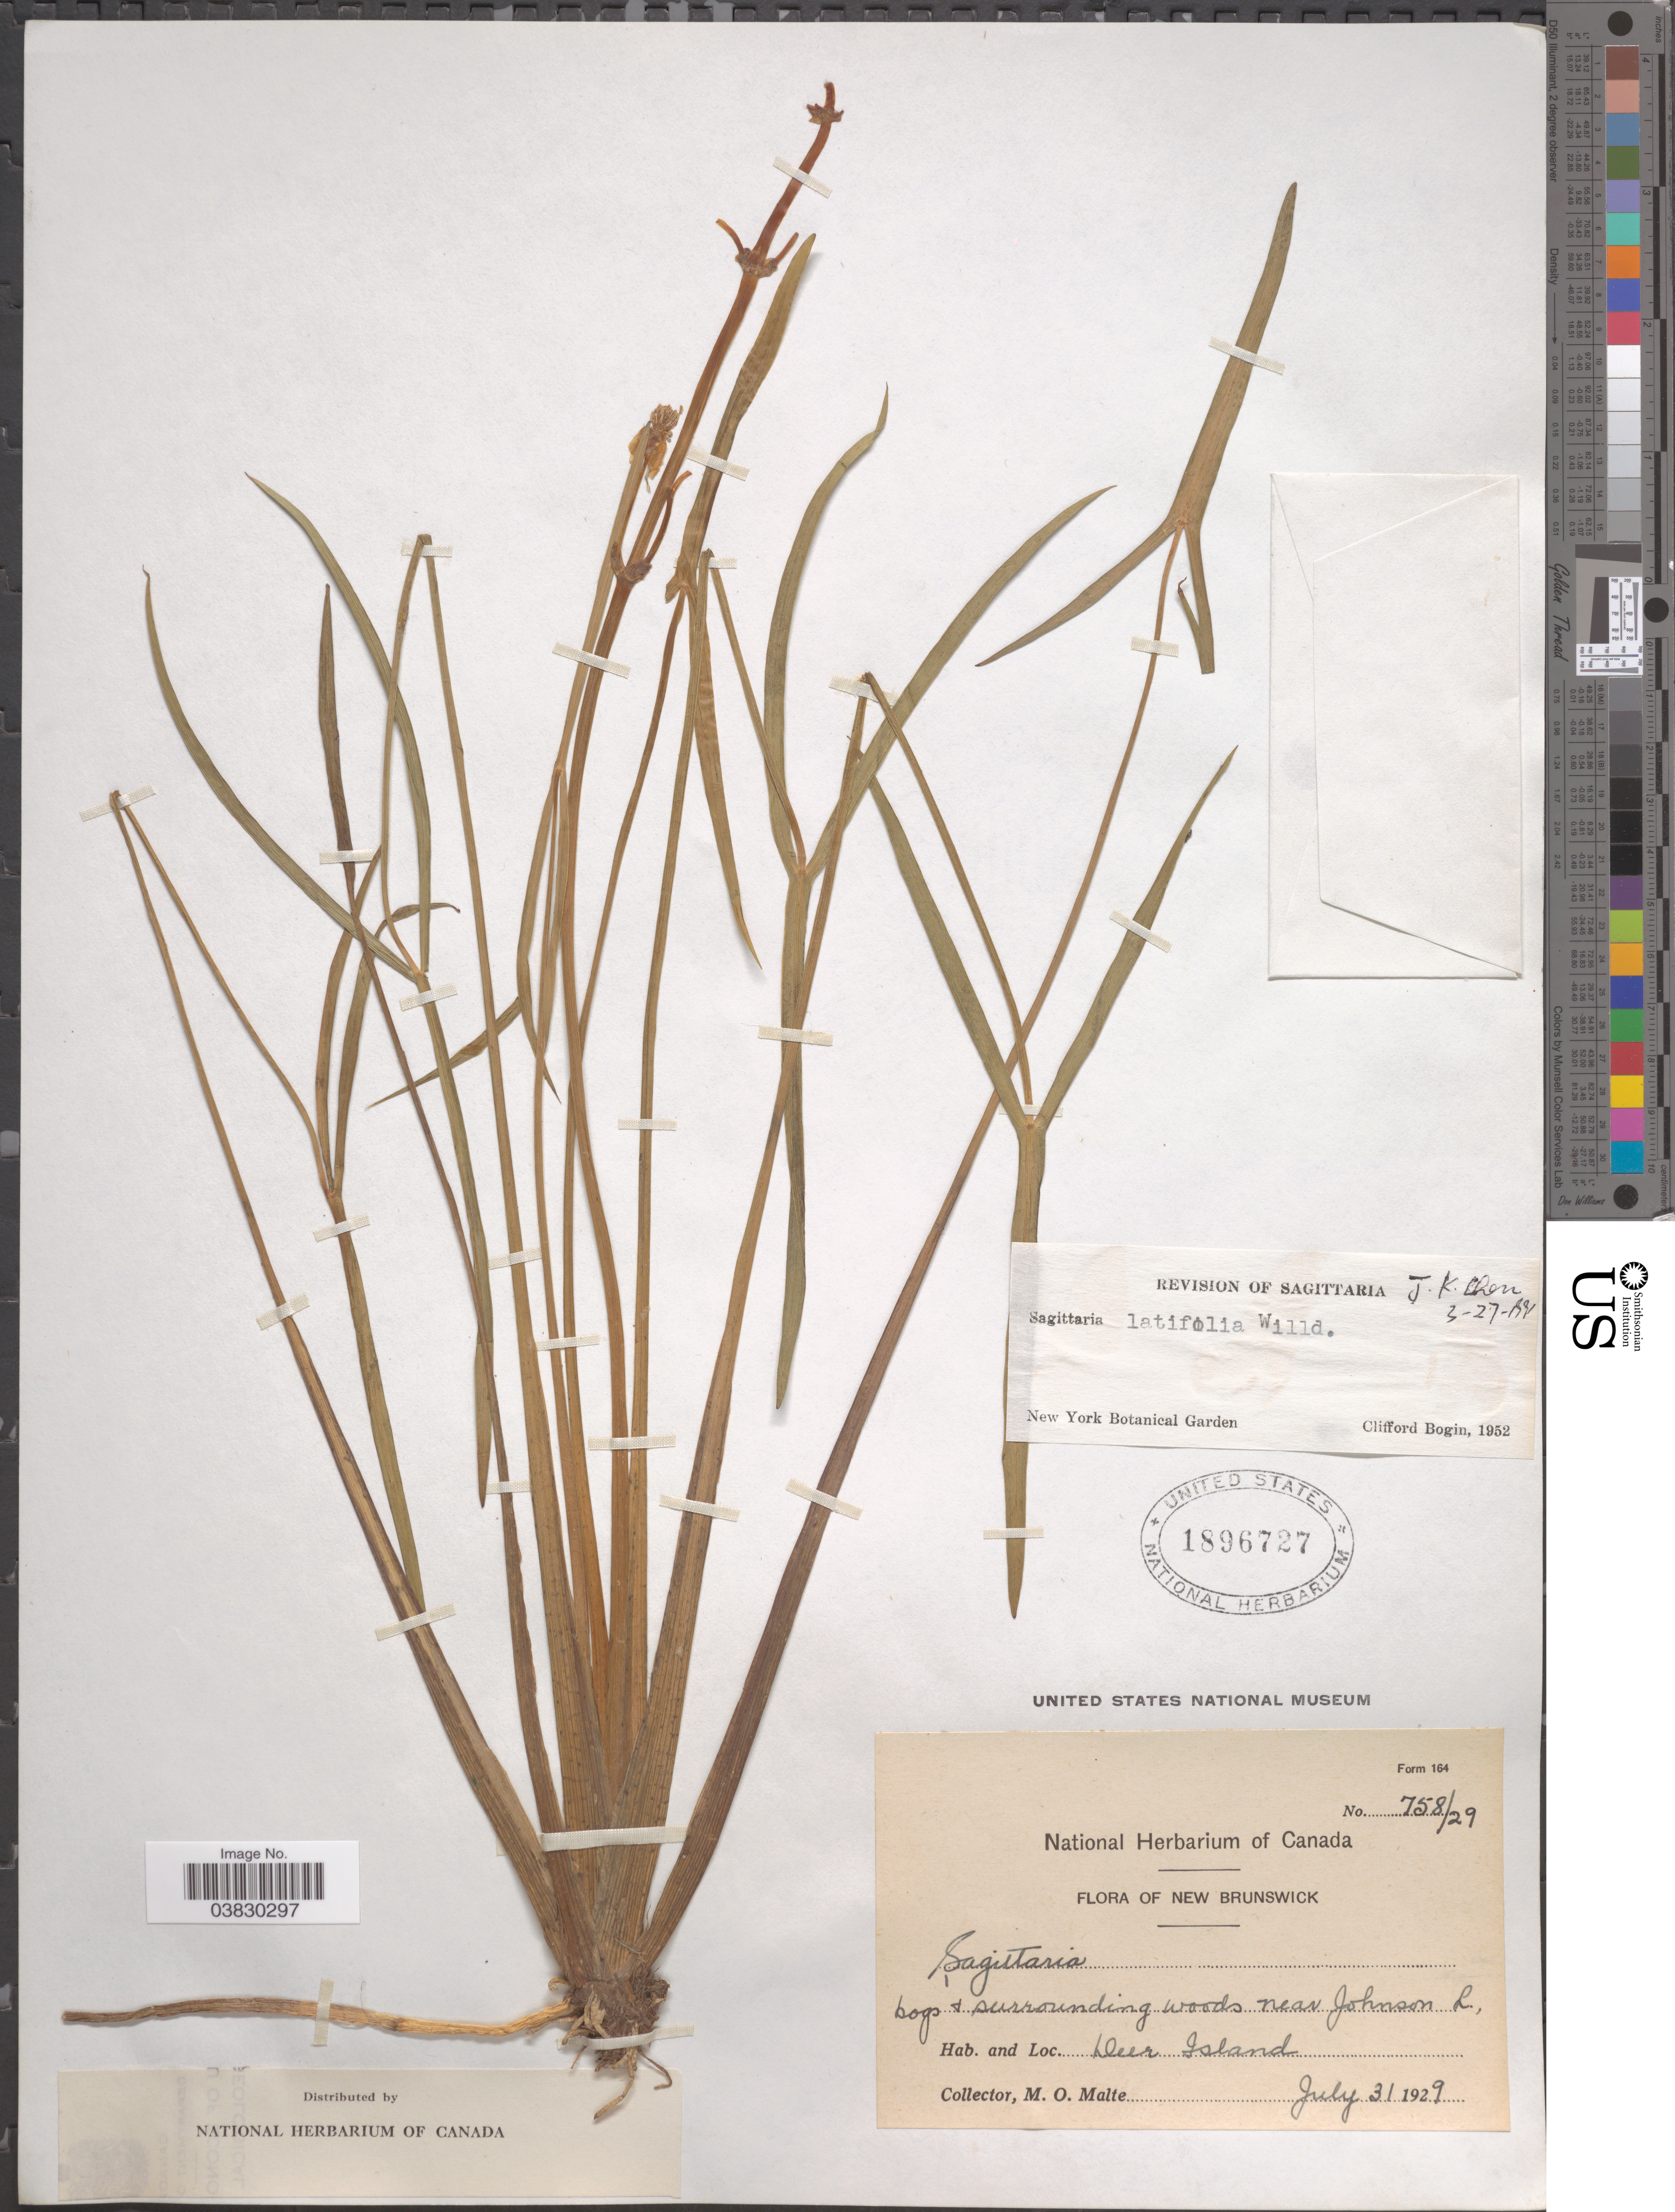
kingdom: Plantae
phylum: Tracheophyta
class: Liliopsida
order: Alismatales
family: Alismataceae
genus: Sagittaria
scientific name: Sagittaria latifolia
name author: Willd.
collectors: M. O. Malte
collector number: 758/29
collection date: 1929-07-31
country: Canada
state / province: New Brunswick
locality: Bogs + surrounding woods near Johnson L., Deer Island.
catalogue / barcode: US 1896727